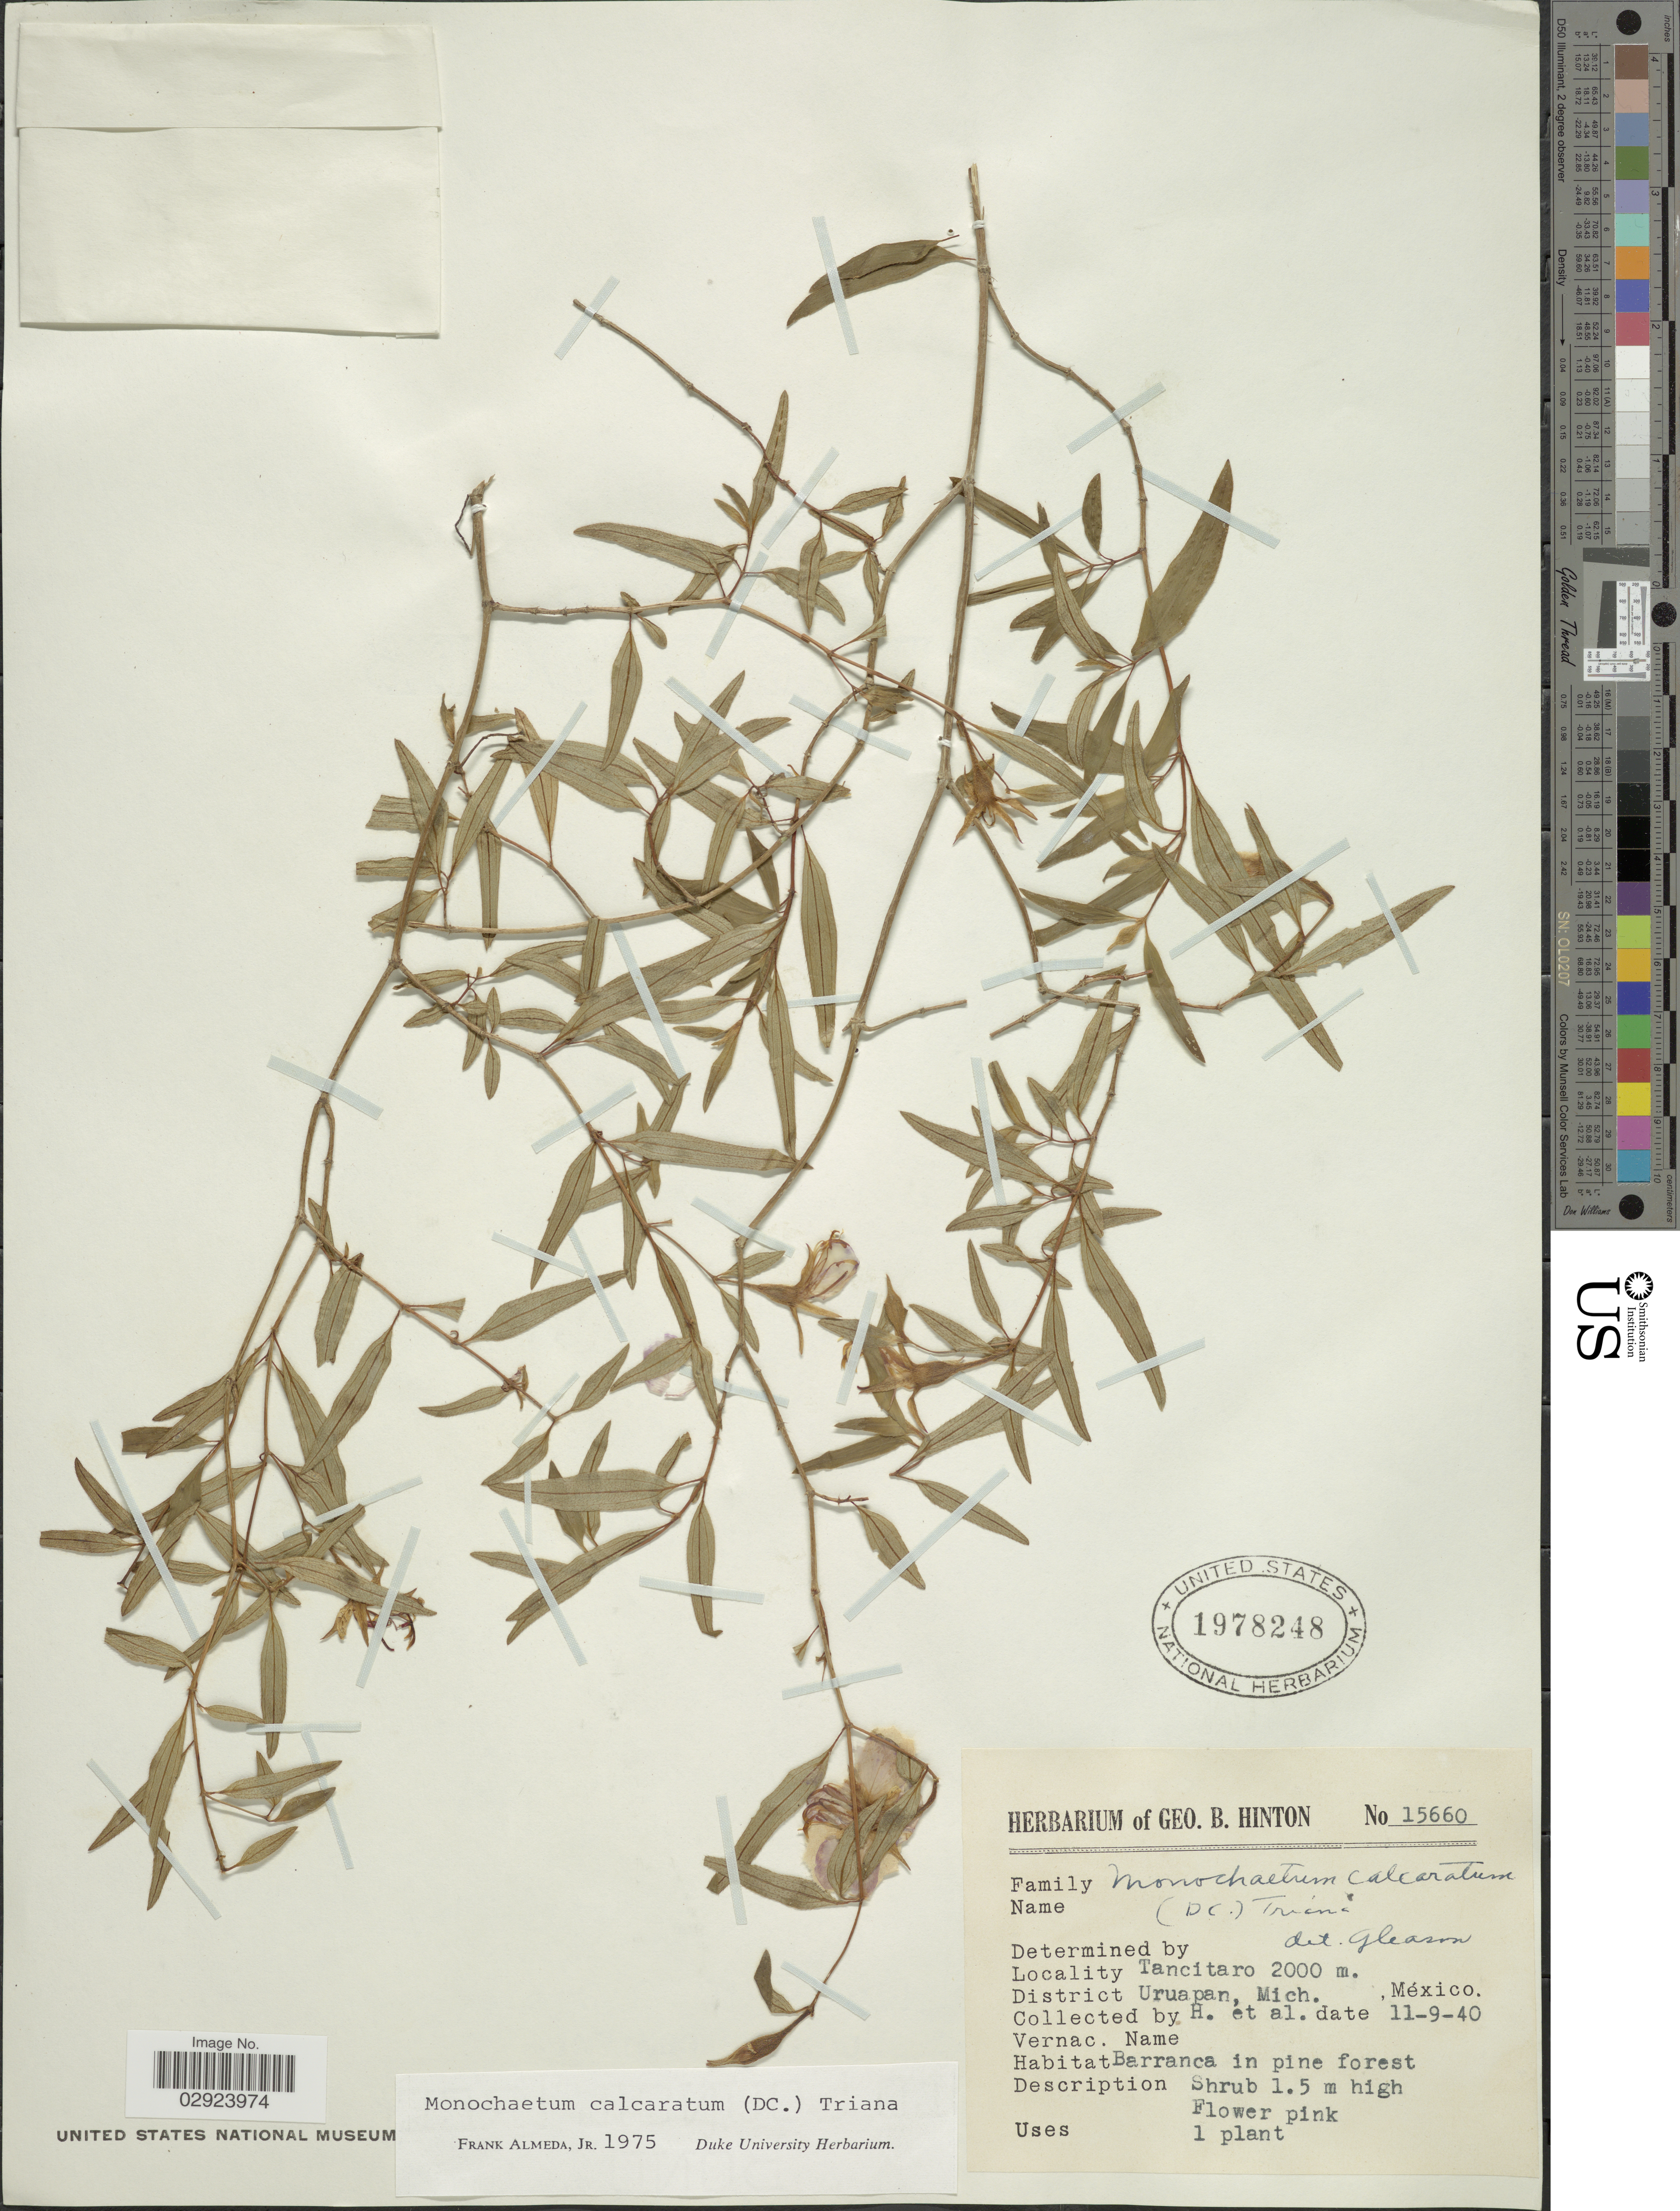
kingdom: Plantae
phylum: Tracheophyta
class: Magnoliopsida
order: Myrtales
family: Melastomataceae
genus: Monochaetum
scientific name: Monochaetum calcaratum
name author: (DC.) Triana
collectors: G. B. Hinton & et al.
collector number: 15660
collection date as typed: Transcribed d/m/y: 9/11/40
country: Mexico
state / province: Michoacán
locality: Tancitaro. District Uruapan, Mich.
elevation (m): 2000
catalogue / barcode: US 1978248